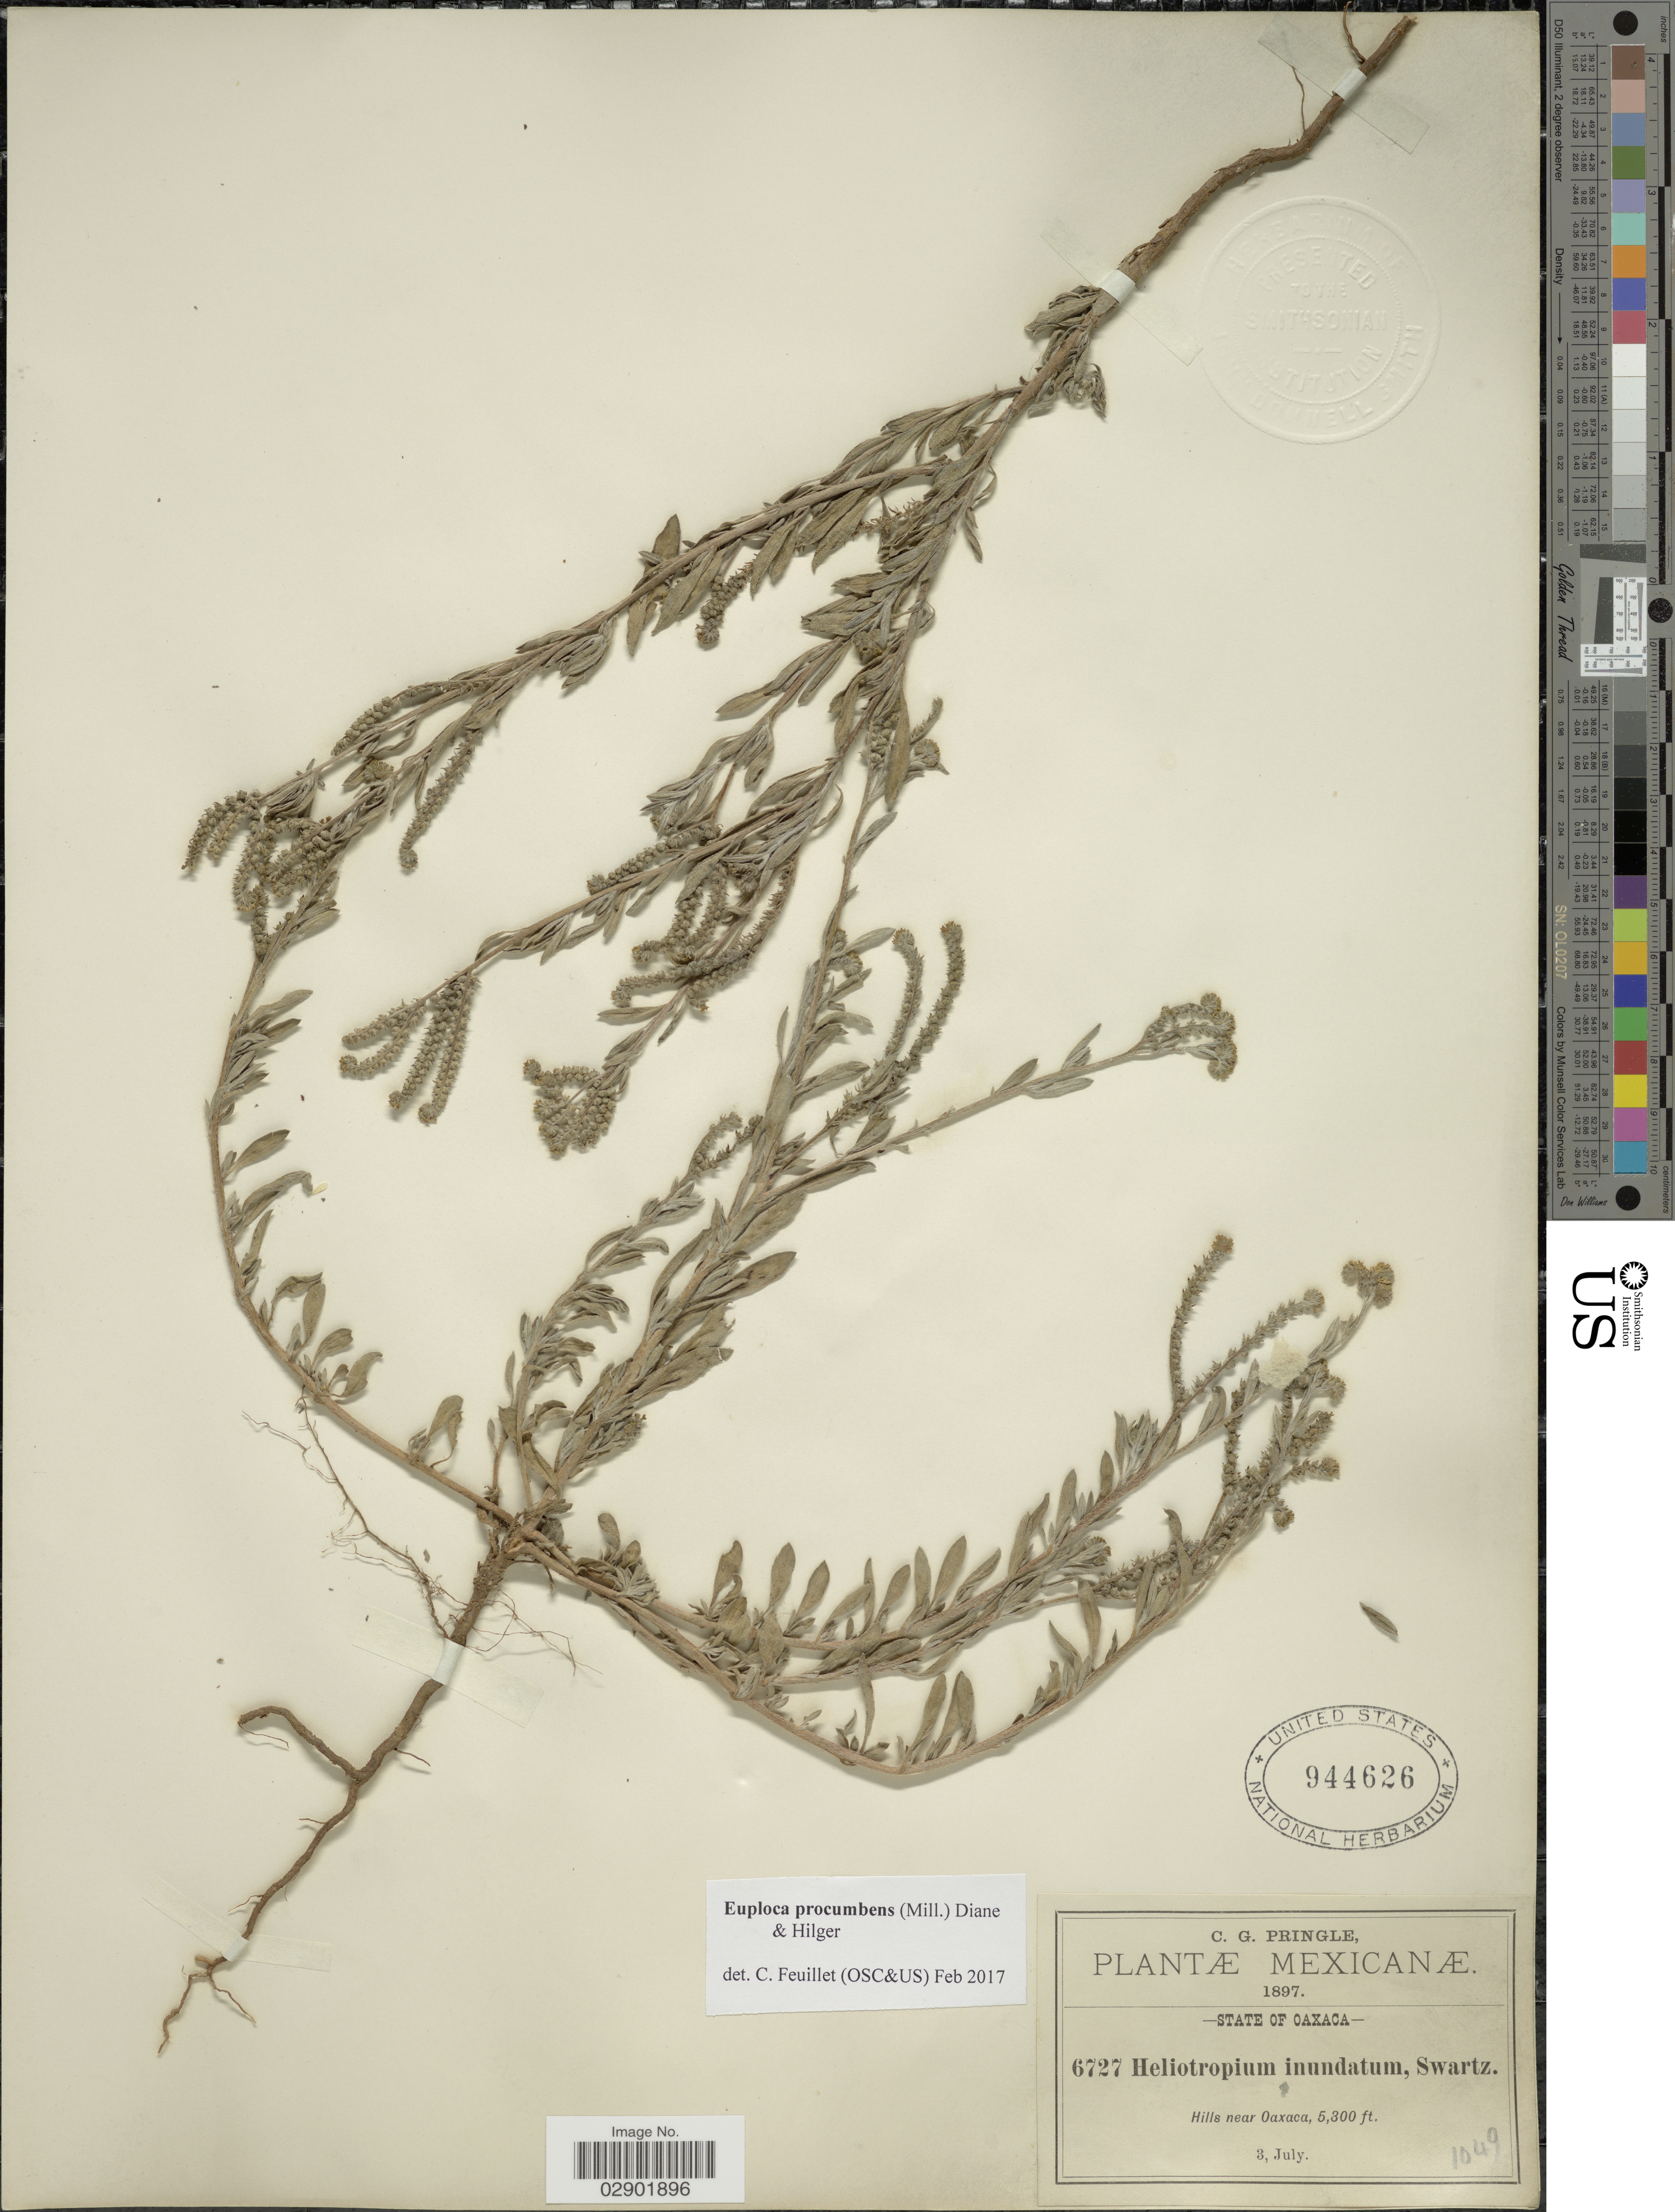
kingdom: Plantae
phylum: Tracheophyta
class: Magnoliopsida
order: Boraginales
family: Heliotropiaceae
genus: Euploca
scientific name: Euploca procumbens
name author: (Mill.) Diane & Hilger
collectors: C. G. Pringle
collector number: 6727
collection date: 1897-07-03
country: Mexico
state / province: Oaxaca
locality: Hills near Oaxaca.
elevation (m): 1615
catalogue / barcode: US 944626